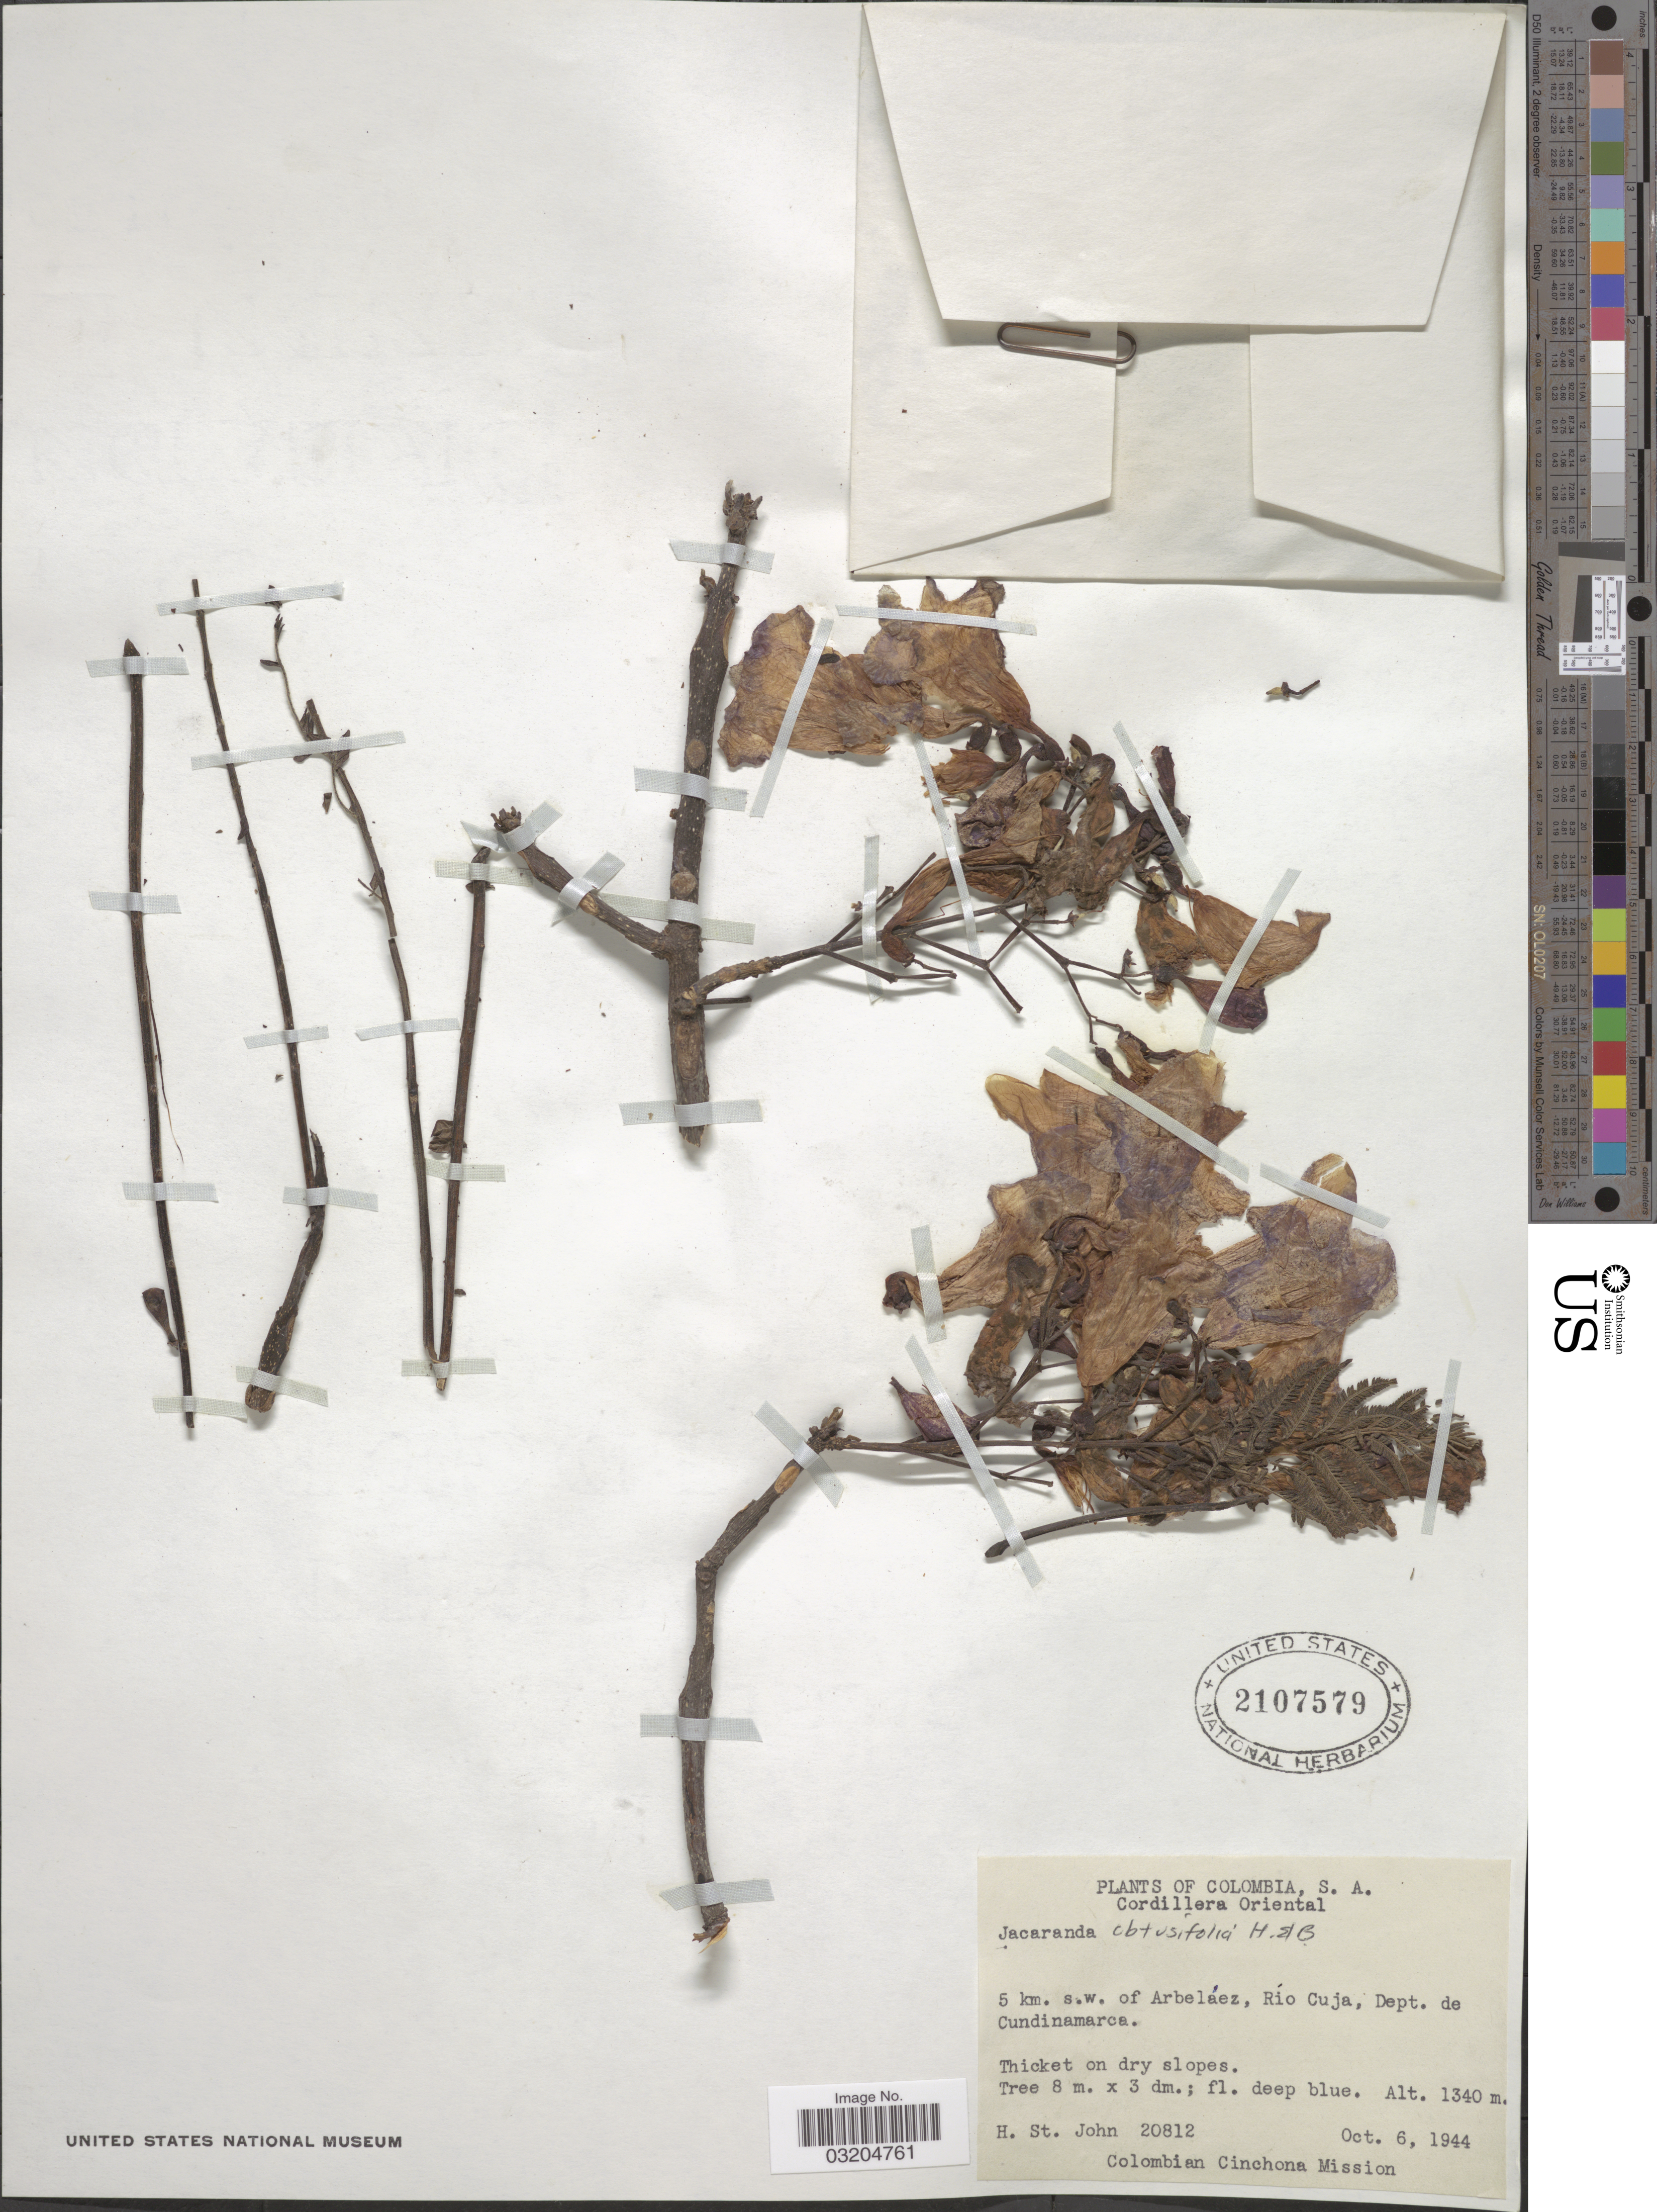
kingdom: Plantae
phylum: Tracheophyta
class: Magnoliopsida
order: Lamiales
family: Bignoniaceae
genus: Jacaranda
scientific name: Jacaranda obtusifolia subsp. obtusifolia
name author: Bonpl.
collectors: H. St John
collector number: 20812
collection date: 1944-10-06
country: Colombia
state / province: Cundinamarca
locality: Cordillera Oriental, 5 km. s.w. of Arbeláez, Rio Cuja, Dept. de Cundinamarca.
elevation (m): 1340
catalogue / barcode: US 2107579